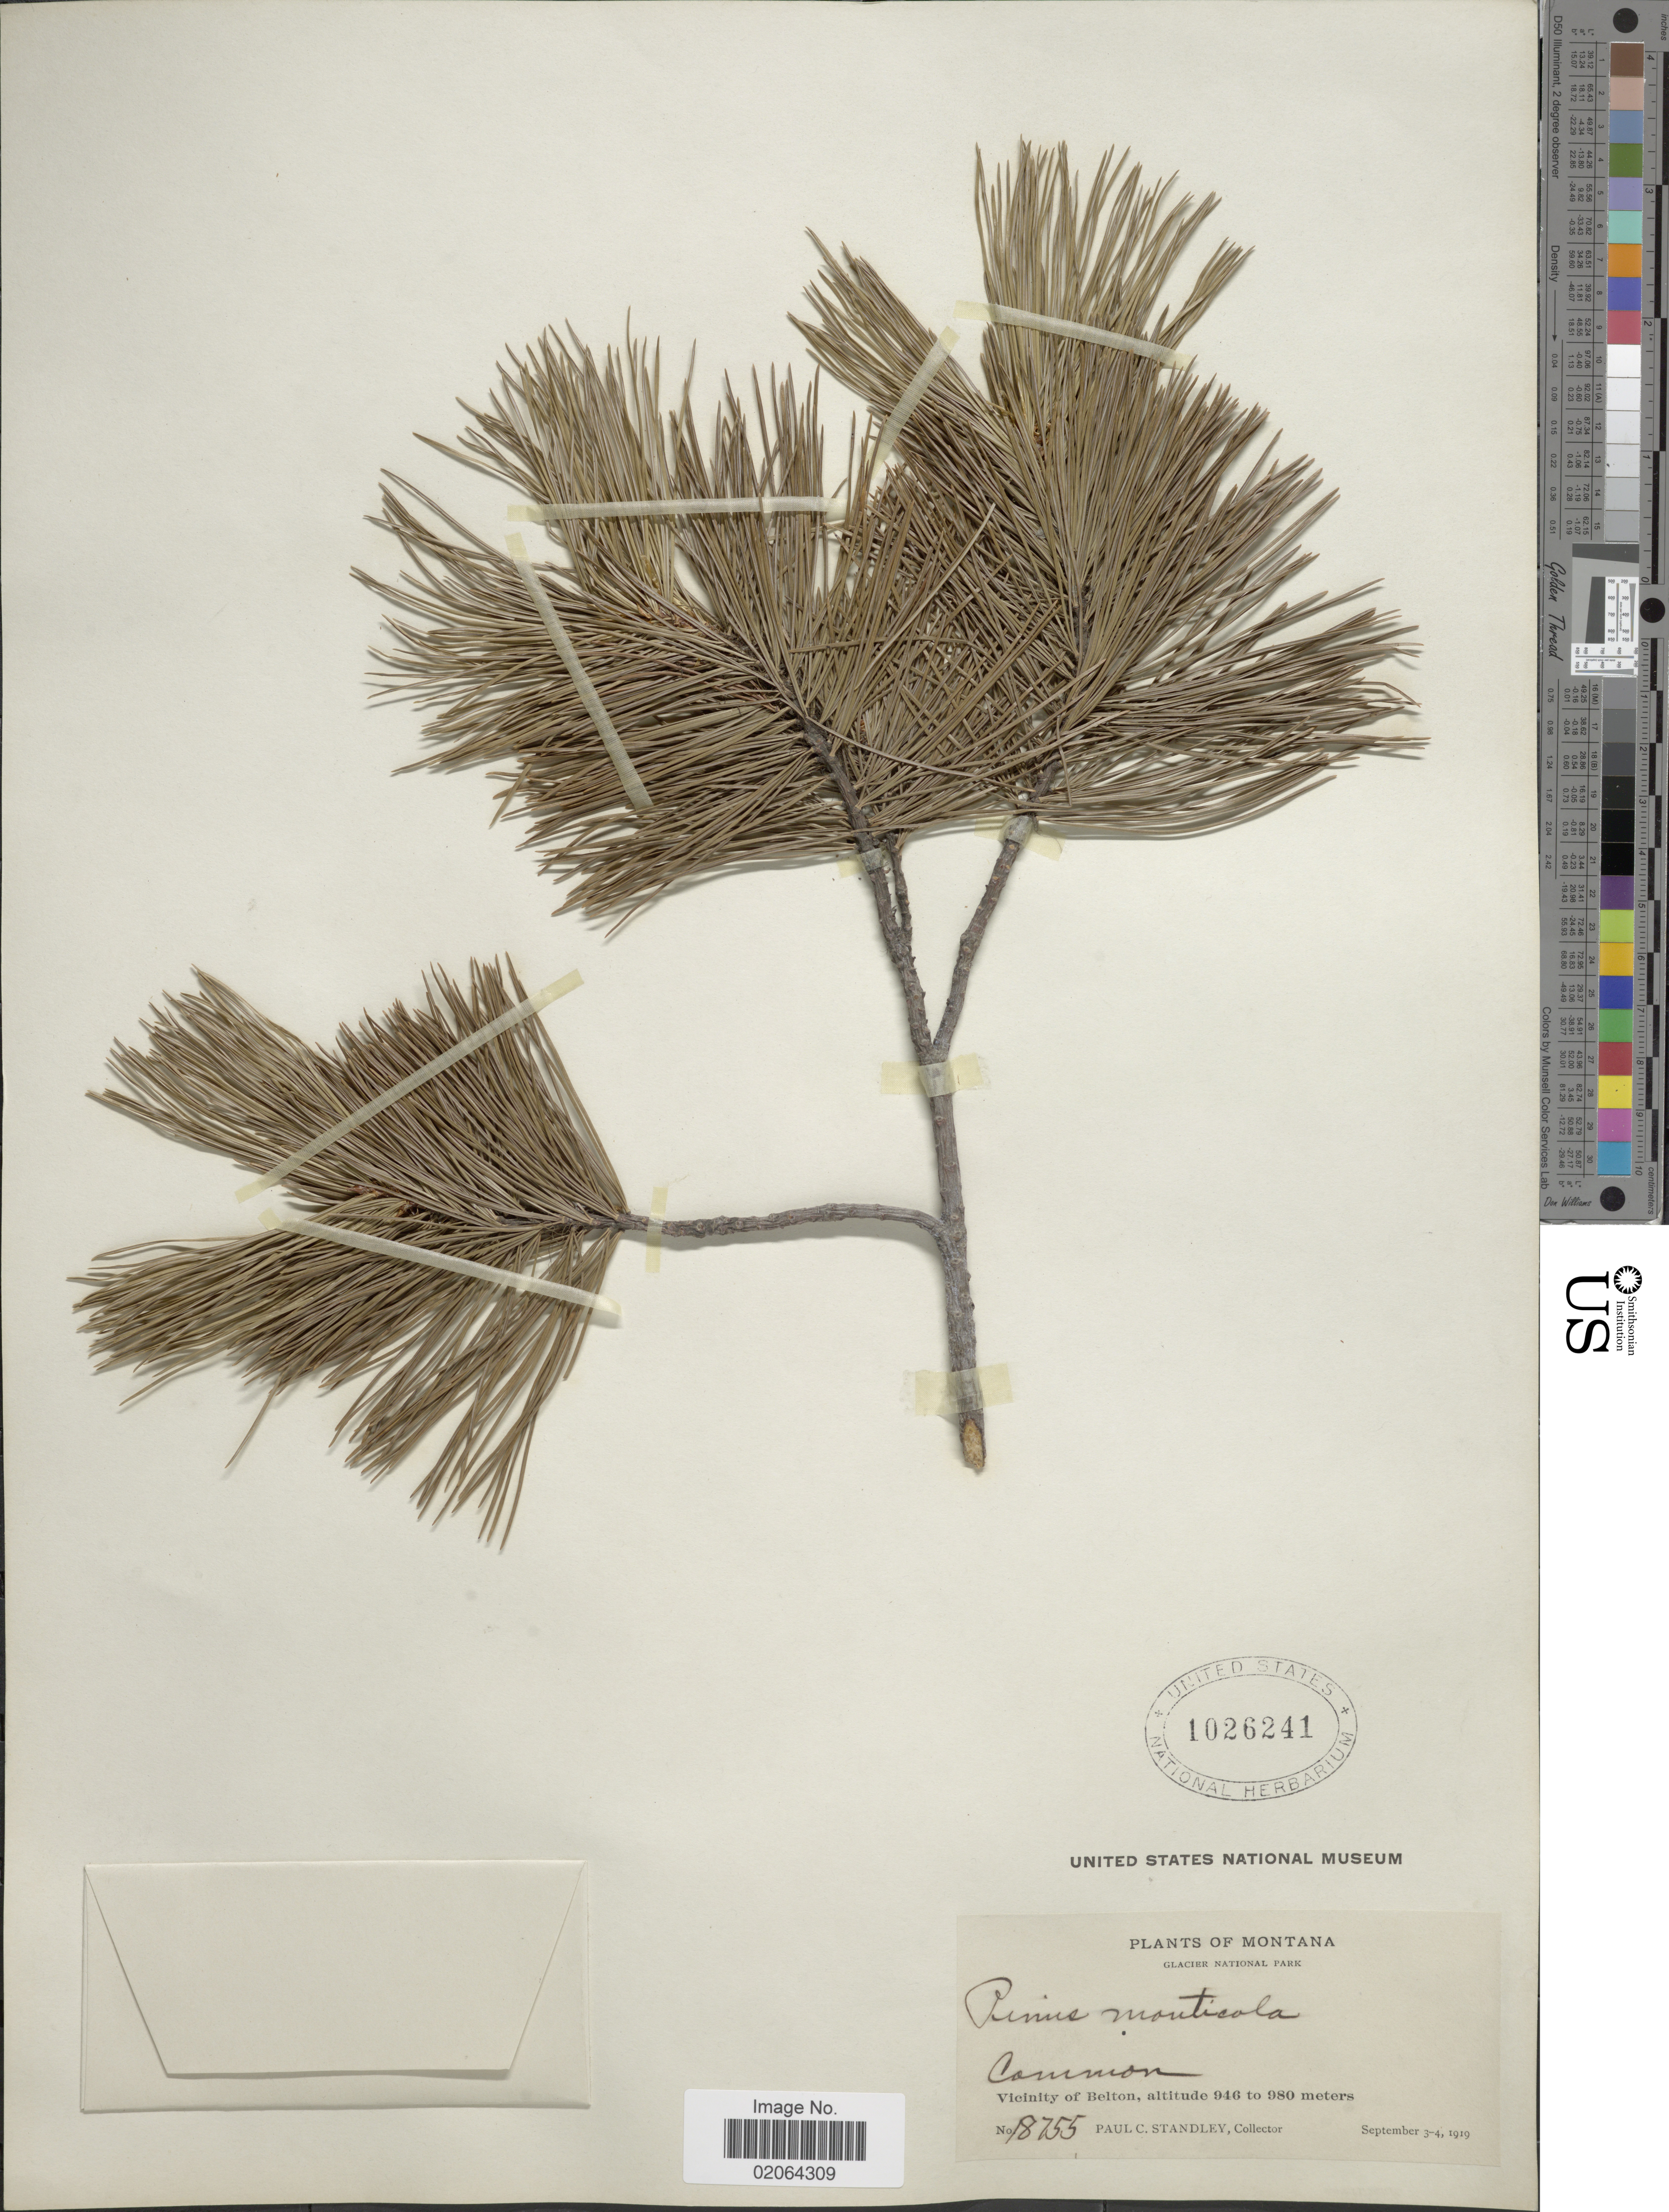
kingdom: Plantae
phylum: Tracheophyta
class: Pinopsida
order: Pinales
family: Pinaceae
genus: Pinus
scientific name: Pinus monticola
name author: Douglas ex D. Don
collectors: P. C. Standley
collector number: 18755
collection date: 1919-09-03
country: United States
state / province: Montana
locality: Montana, Glacier National Park. Vicinity of Belton.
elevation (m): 946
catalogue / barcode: US 1026241